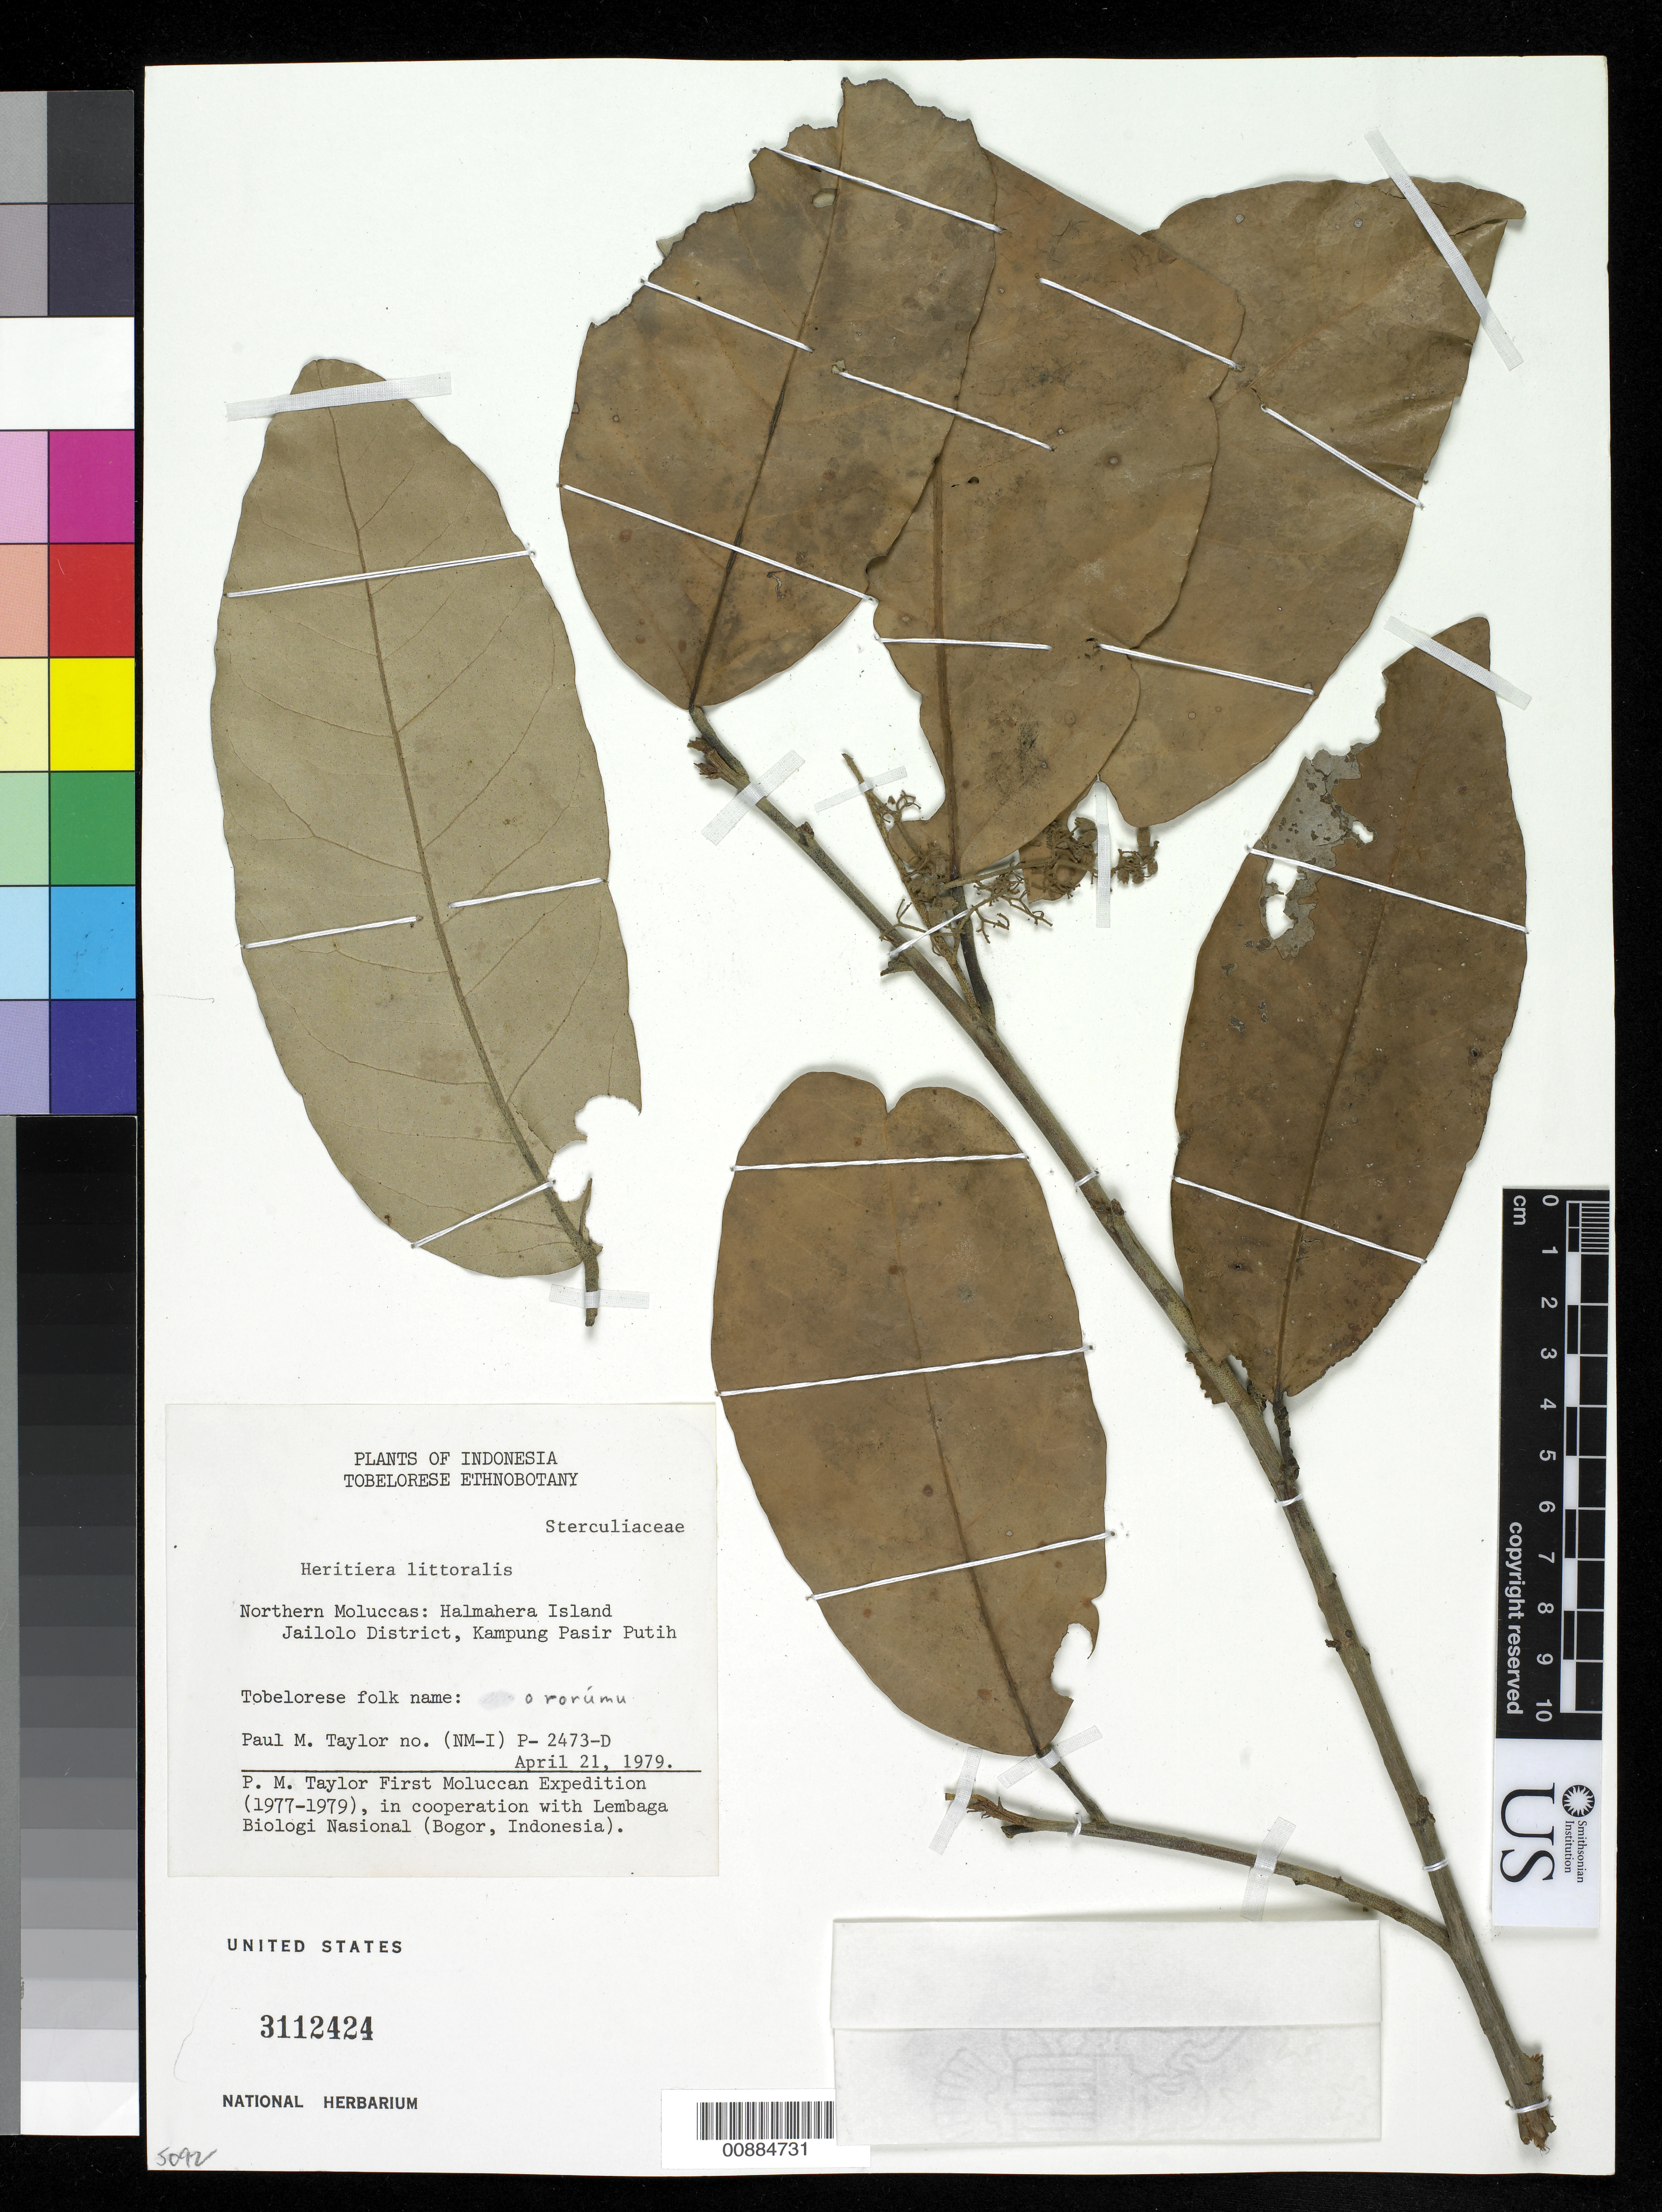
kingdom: Plantae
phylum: Tracheophyta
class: Magnoliopsida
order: Malvales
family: Malvaceae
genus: Heritiera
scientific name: Heritiera littoralis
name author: Aiton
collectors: P. M. Taylor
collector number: (NM-I) P-2473-D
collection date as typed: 21 Apr 1979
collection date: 1979-04-21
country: Indonesia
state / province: Maluku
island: Halmahera I.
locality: Jailolo Dist., Kampung Pasir Putih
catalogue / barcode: US 3112424